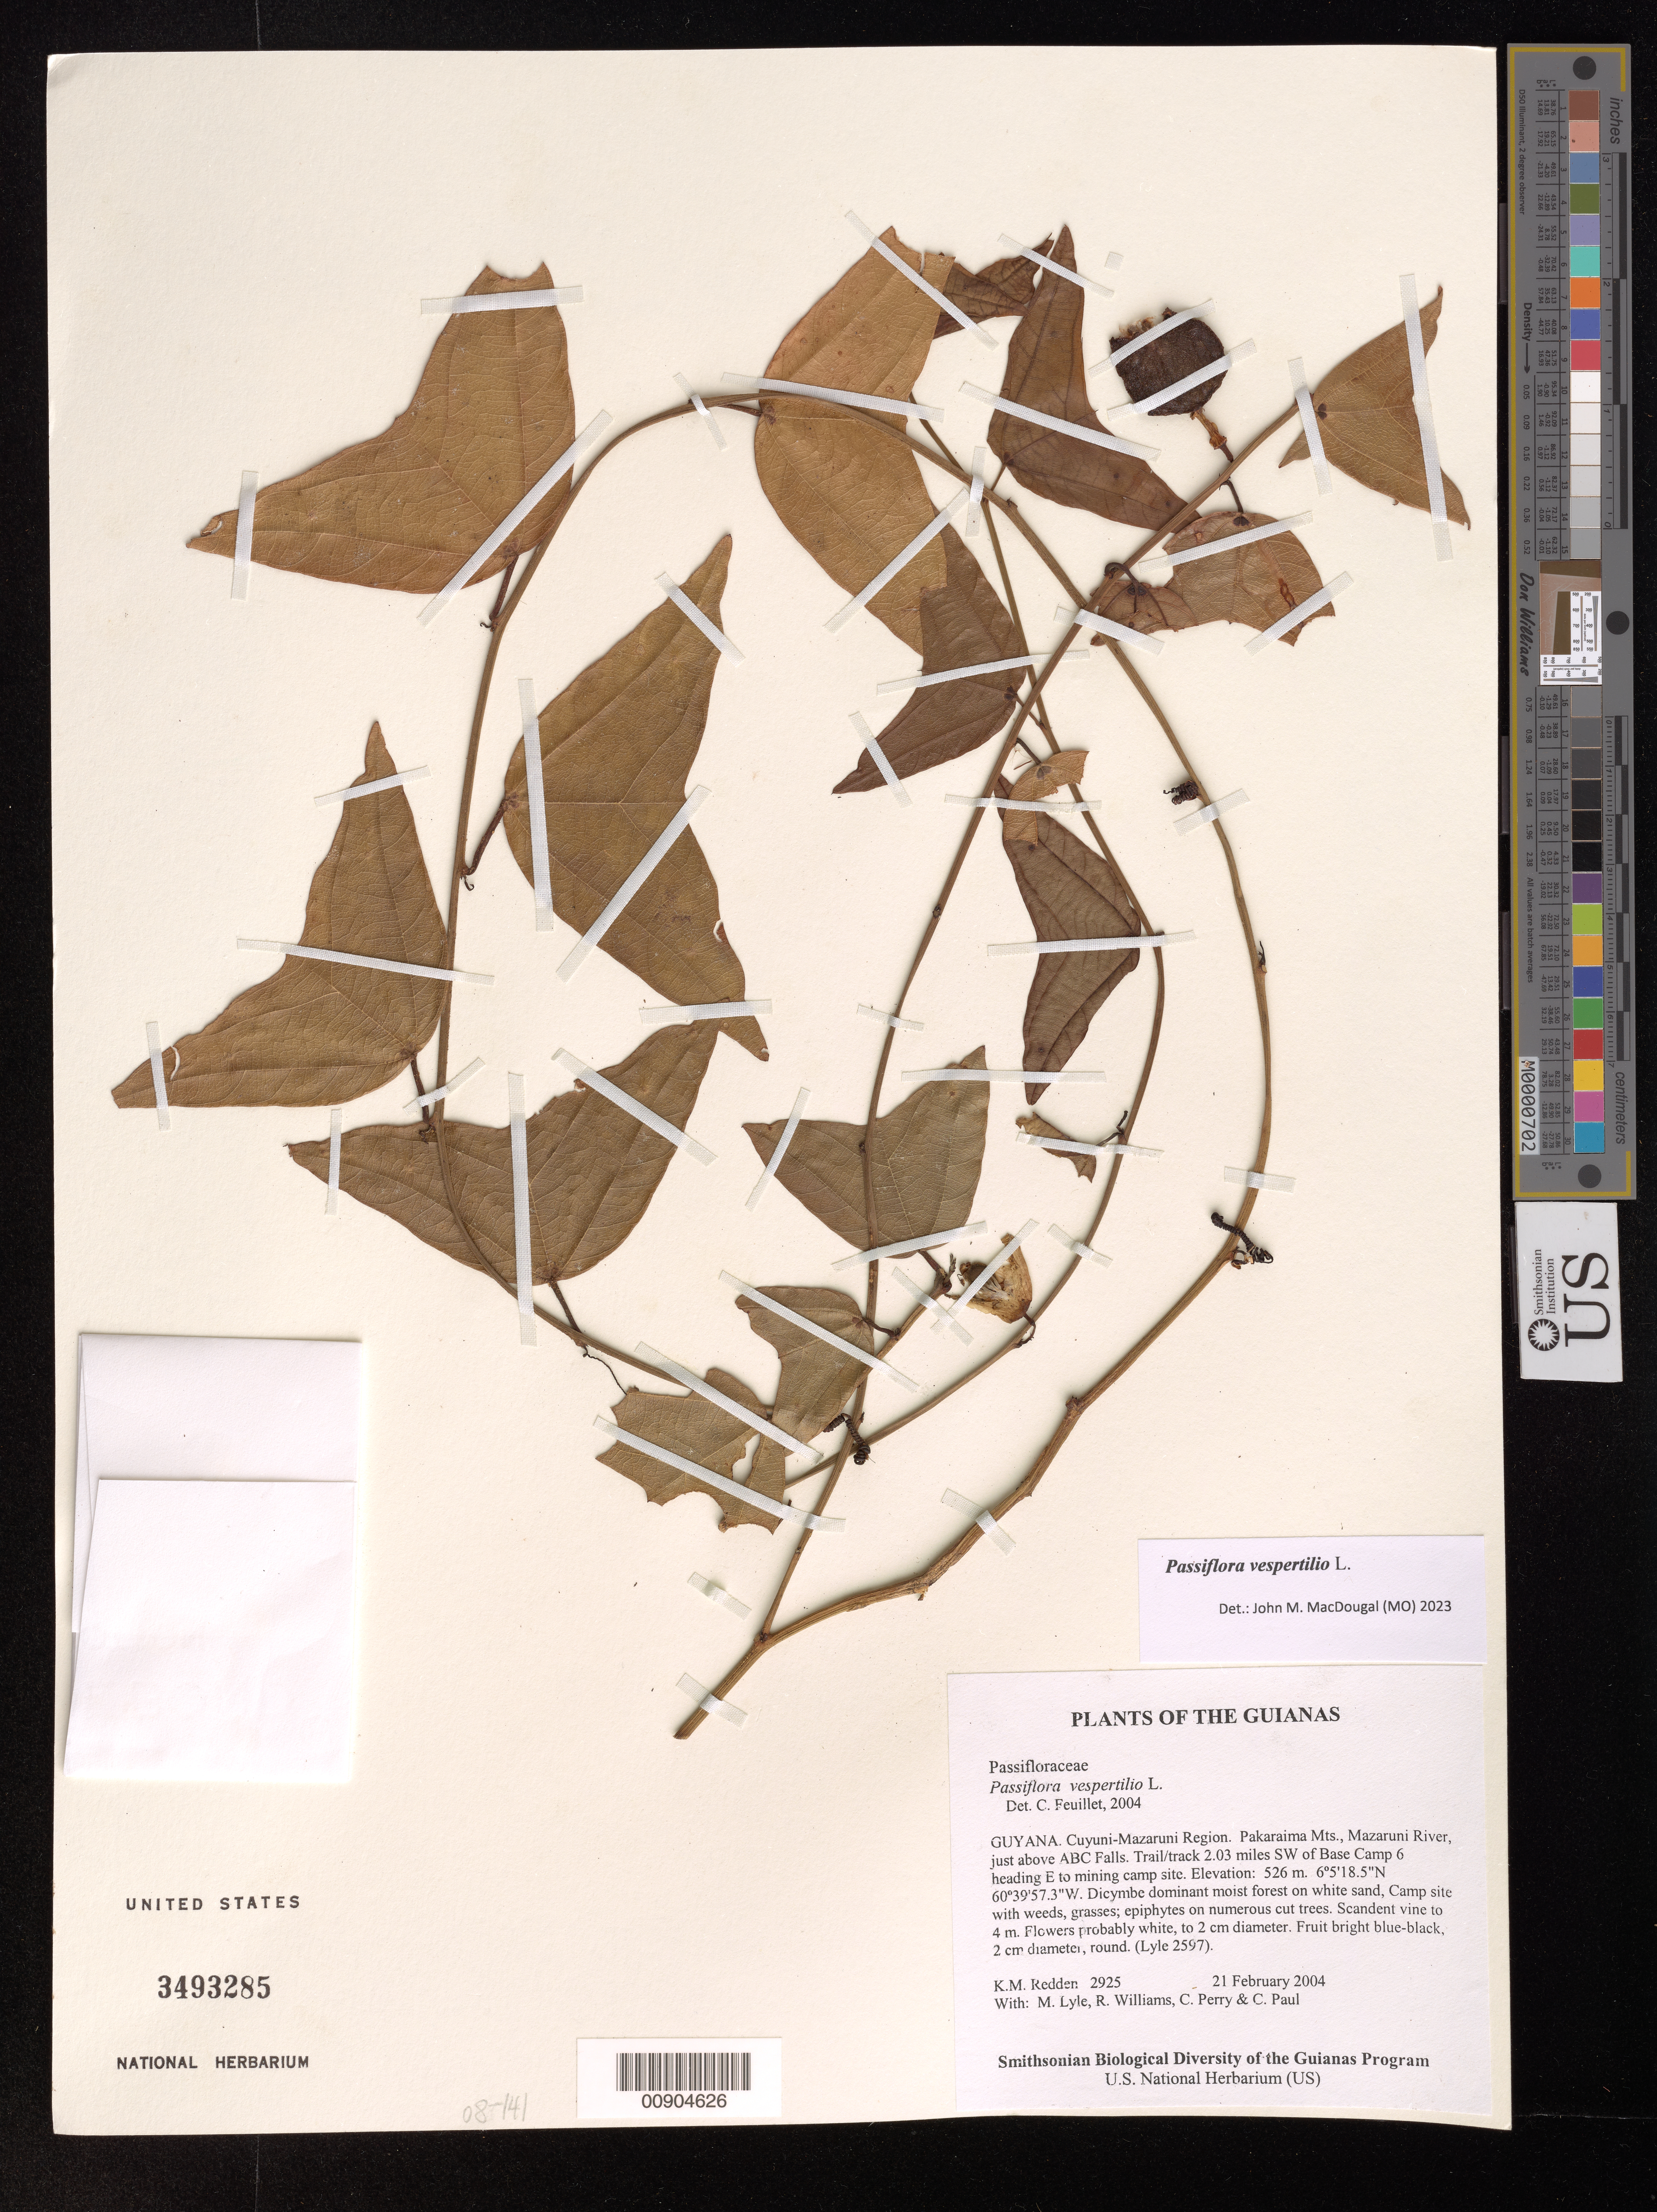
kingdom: Plantae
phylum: Tracheophyta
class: Magnoliopsida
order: Malpighiales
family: Passifloraceae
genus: Passiflora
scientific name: Passiflora vespertilio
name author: L.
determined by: Feuillet, C.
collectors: K. M. Redden, M. Lyle, R. Williams, C. Perry & C. Paul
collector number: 2925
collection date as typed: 21 February 2004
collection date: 2004-02-21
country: Guyana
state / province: Cuyuni-Mazaruni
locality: Pakaraima Mts., Mazaruni River, just above ABC Falls. Trail/track 2.03 miles SW of Base Camp 6 heading E to mining camp site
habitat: Dicymbe dominant moist forest on white sand. Camp site with weeds, grasses; epiphytes on numerous cut trees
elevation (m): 526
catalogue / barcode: US 3493285